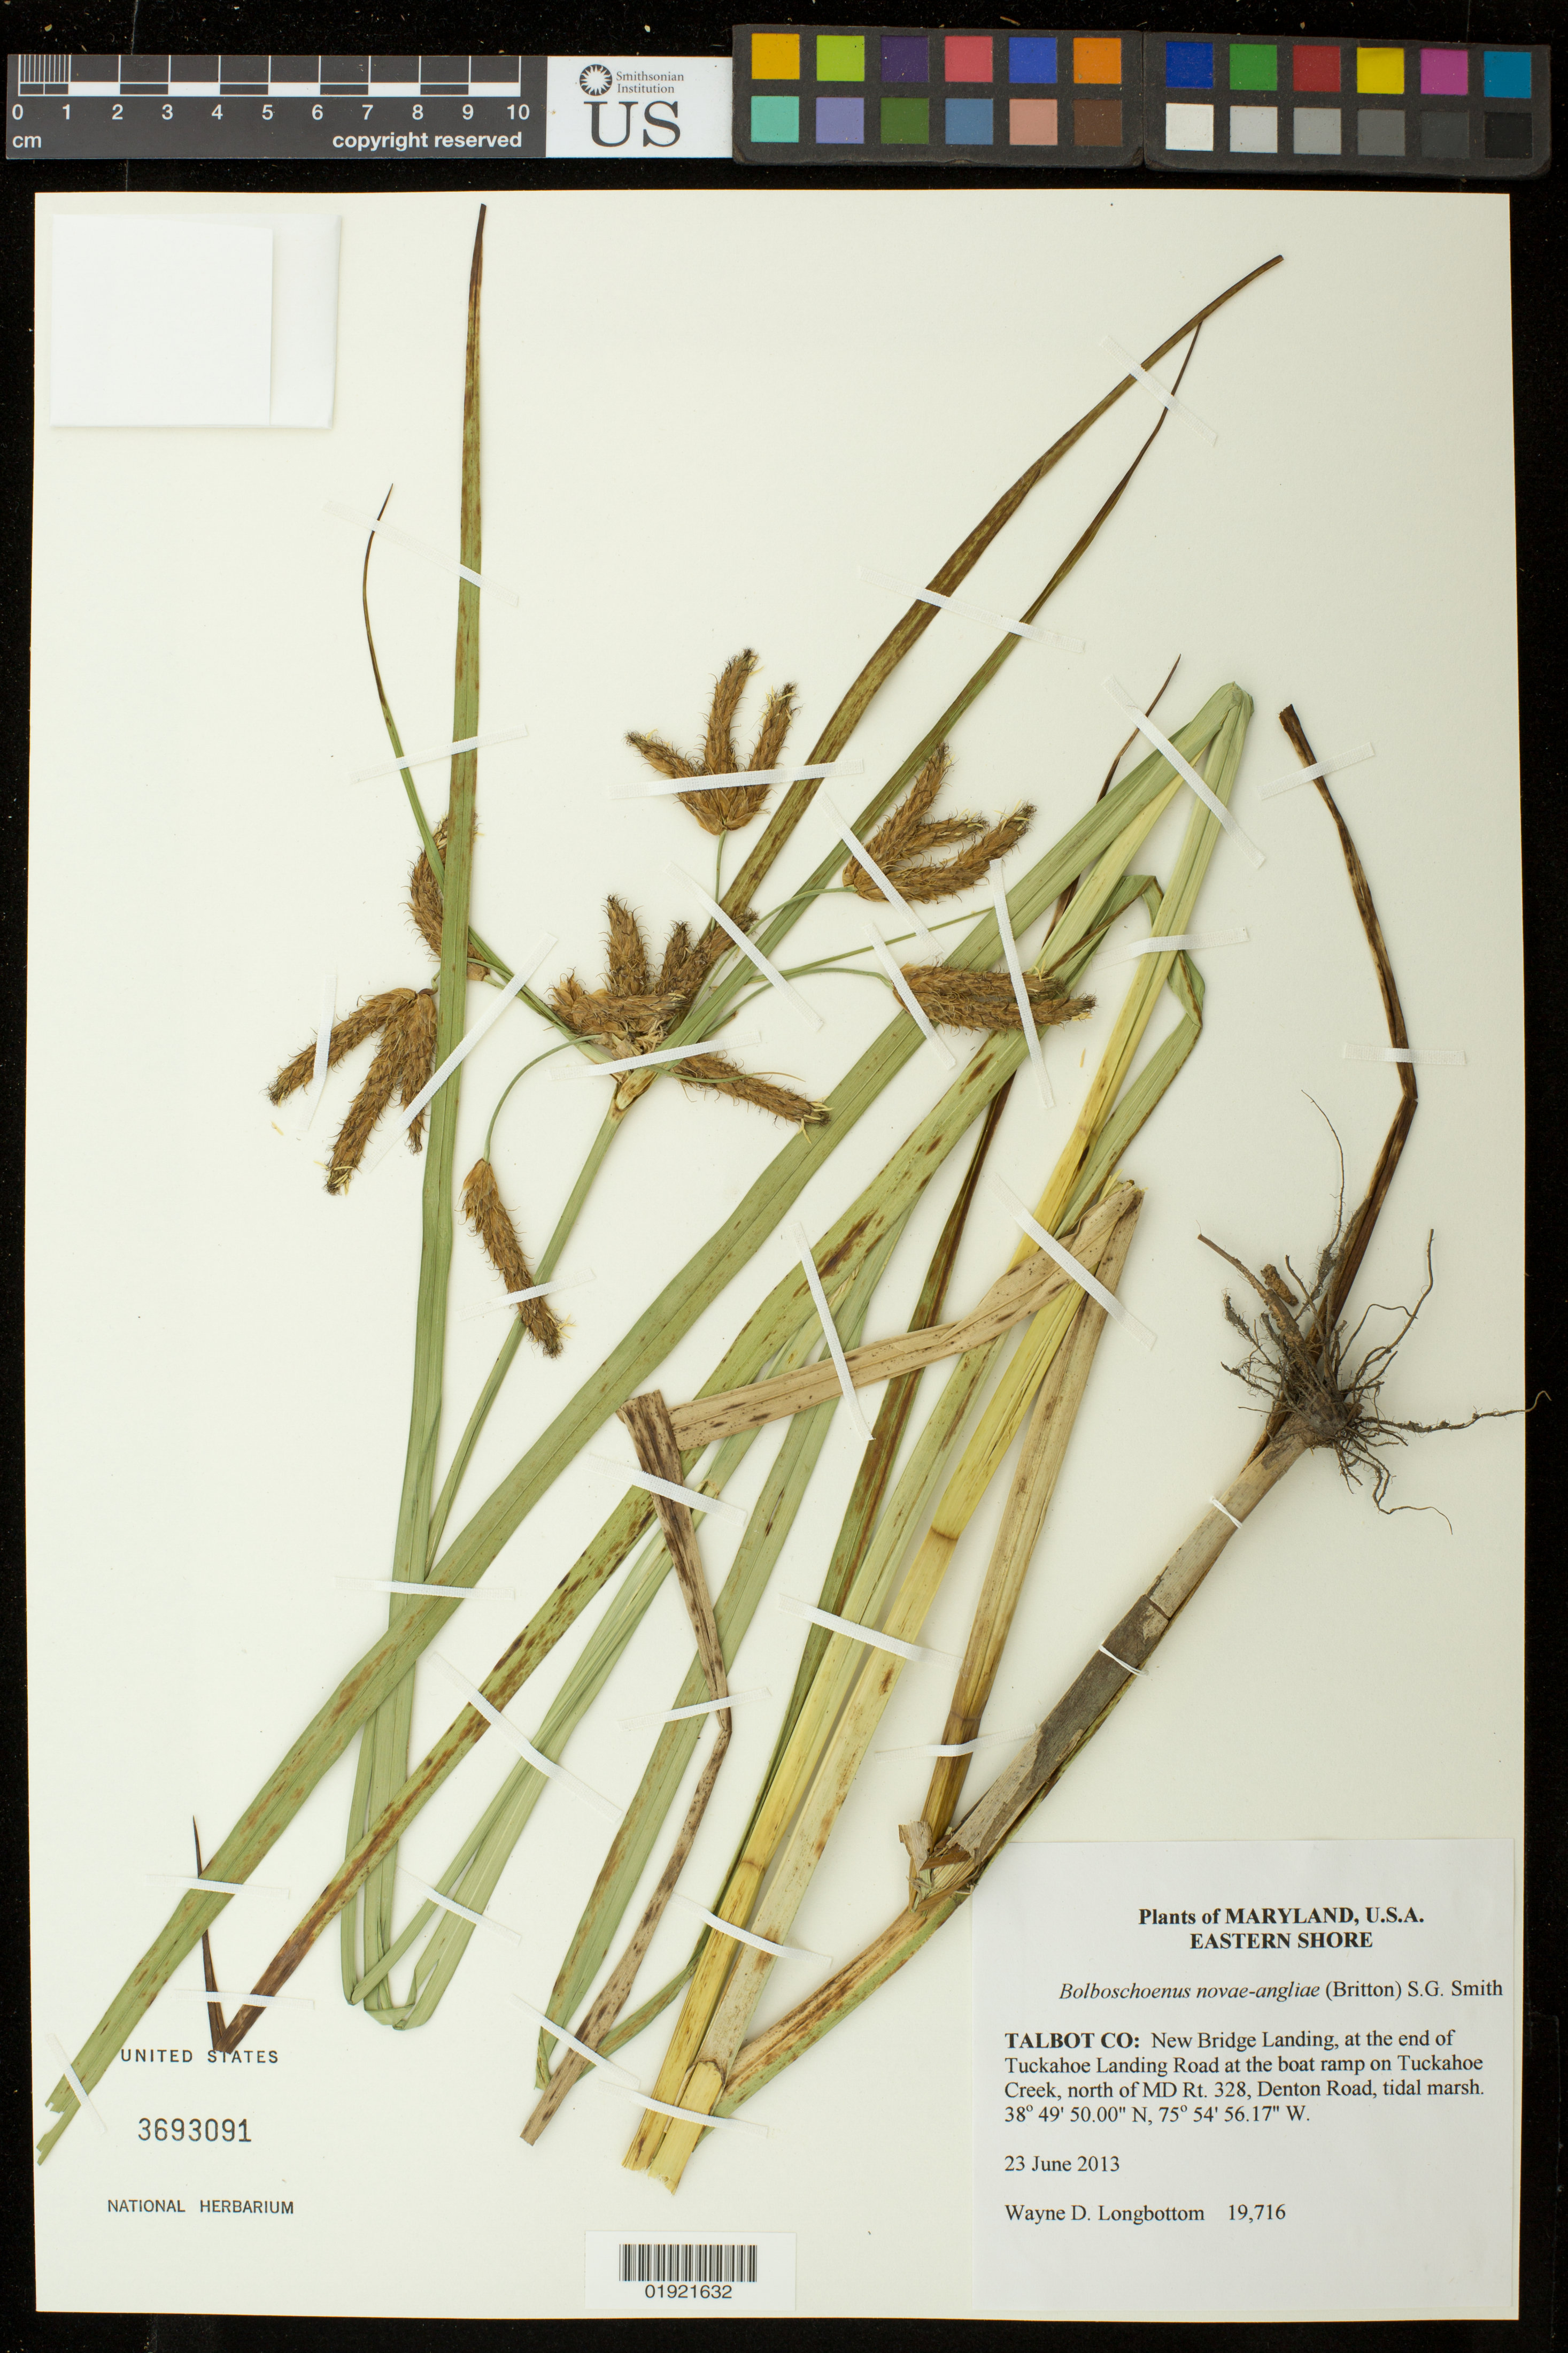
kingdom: Plantae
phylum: Tracheophyta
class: Liliopsida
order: Poales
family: Cyperaceae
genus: Bolboschoenus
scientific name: Bolboschoenus novae-angliae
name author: (Britton) S.G. Sm.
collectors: W. D. Longbottom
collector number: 19716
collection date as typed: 23 June 2013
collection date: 2013-06-23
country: United States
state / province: Maryland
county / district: Talbot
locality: New Bridge Landing, at the end of Tuckahoe Landing Road at the boat ramp on Tuckahoe Creek, north of MD Rt. 328, Denton Road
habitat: tidal marsh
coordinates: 38 49 50 N, 75 54 56.17 W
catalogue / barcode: US 3693091